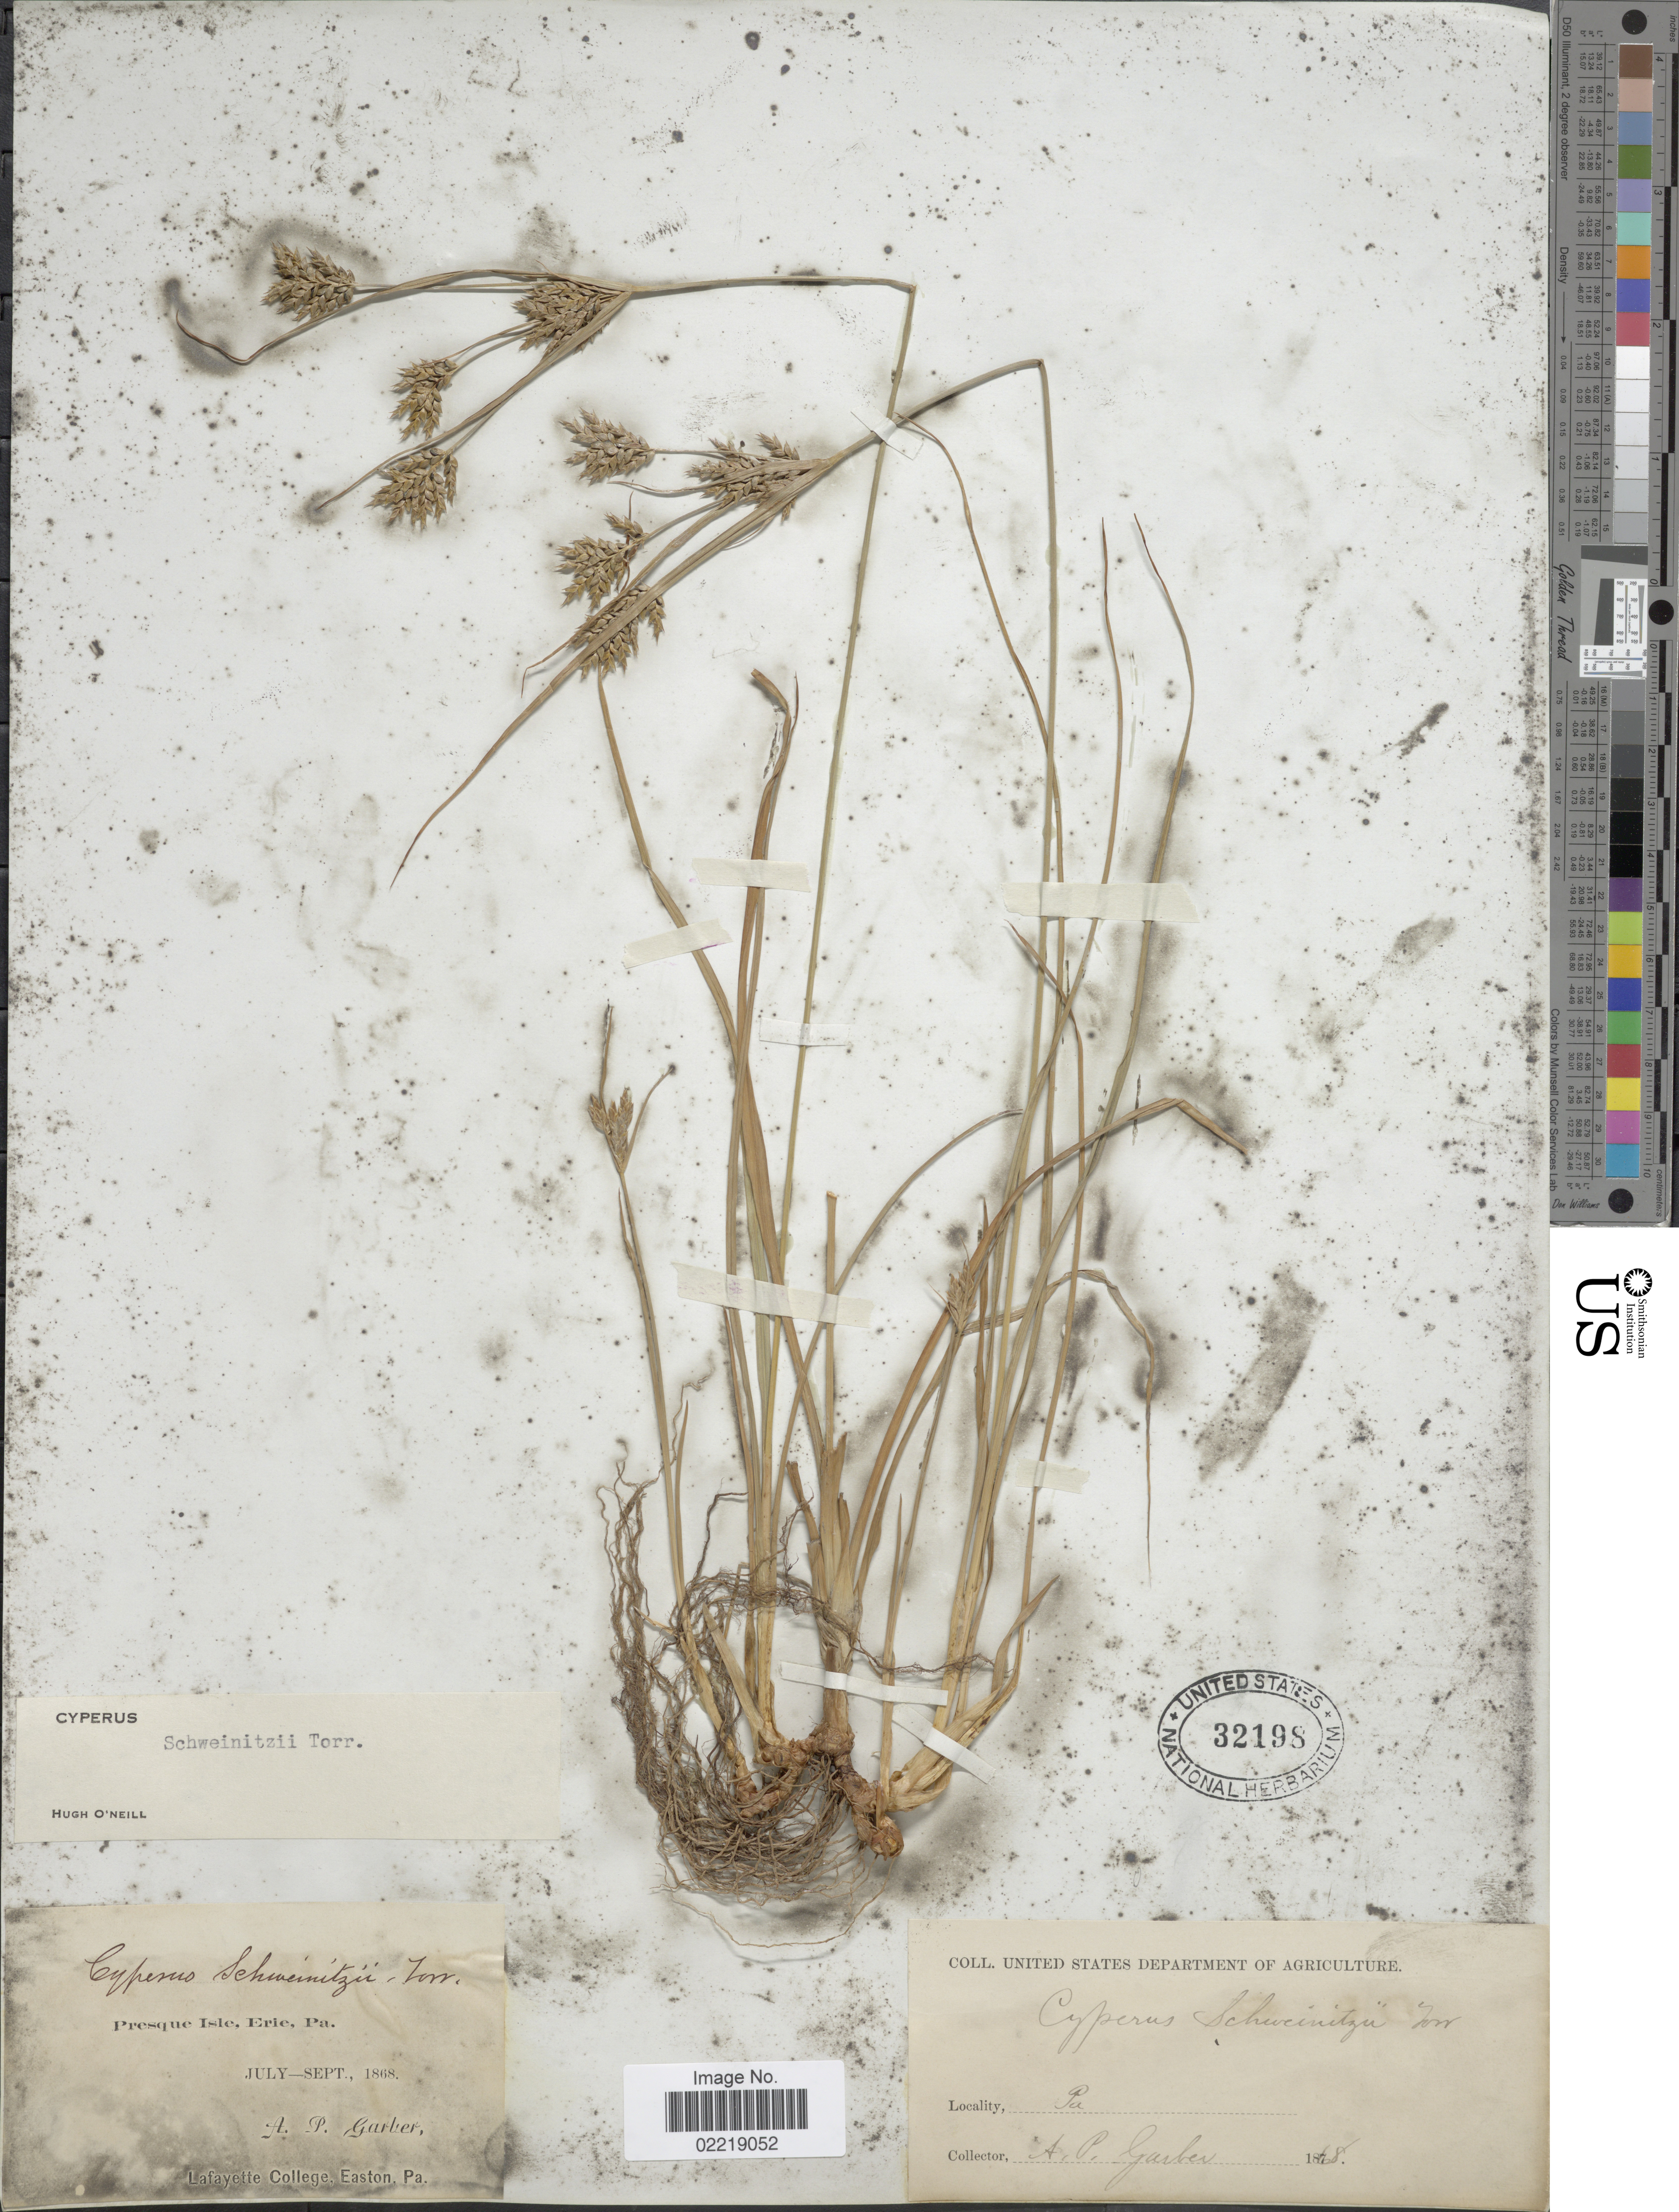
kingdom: Plantae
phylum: Tracheophyta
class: Liliopsida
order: Poales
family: Cyperaceae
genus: Cyperus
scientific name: Cyperus schweinitzii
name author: Torr.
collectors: A. P. Garber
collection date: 1868-07/1868-09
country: United States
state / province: Pennsylvania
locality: Presque Isle, Erie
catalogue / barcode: US 32198